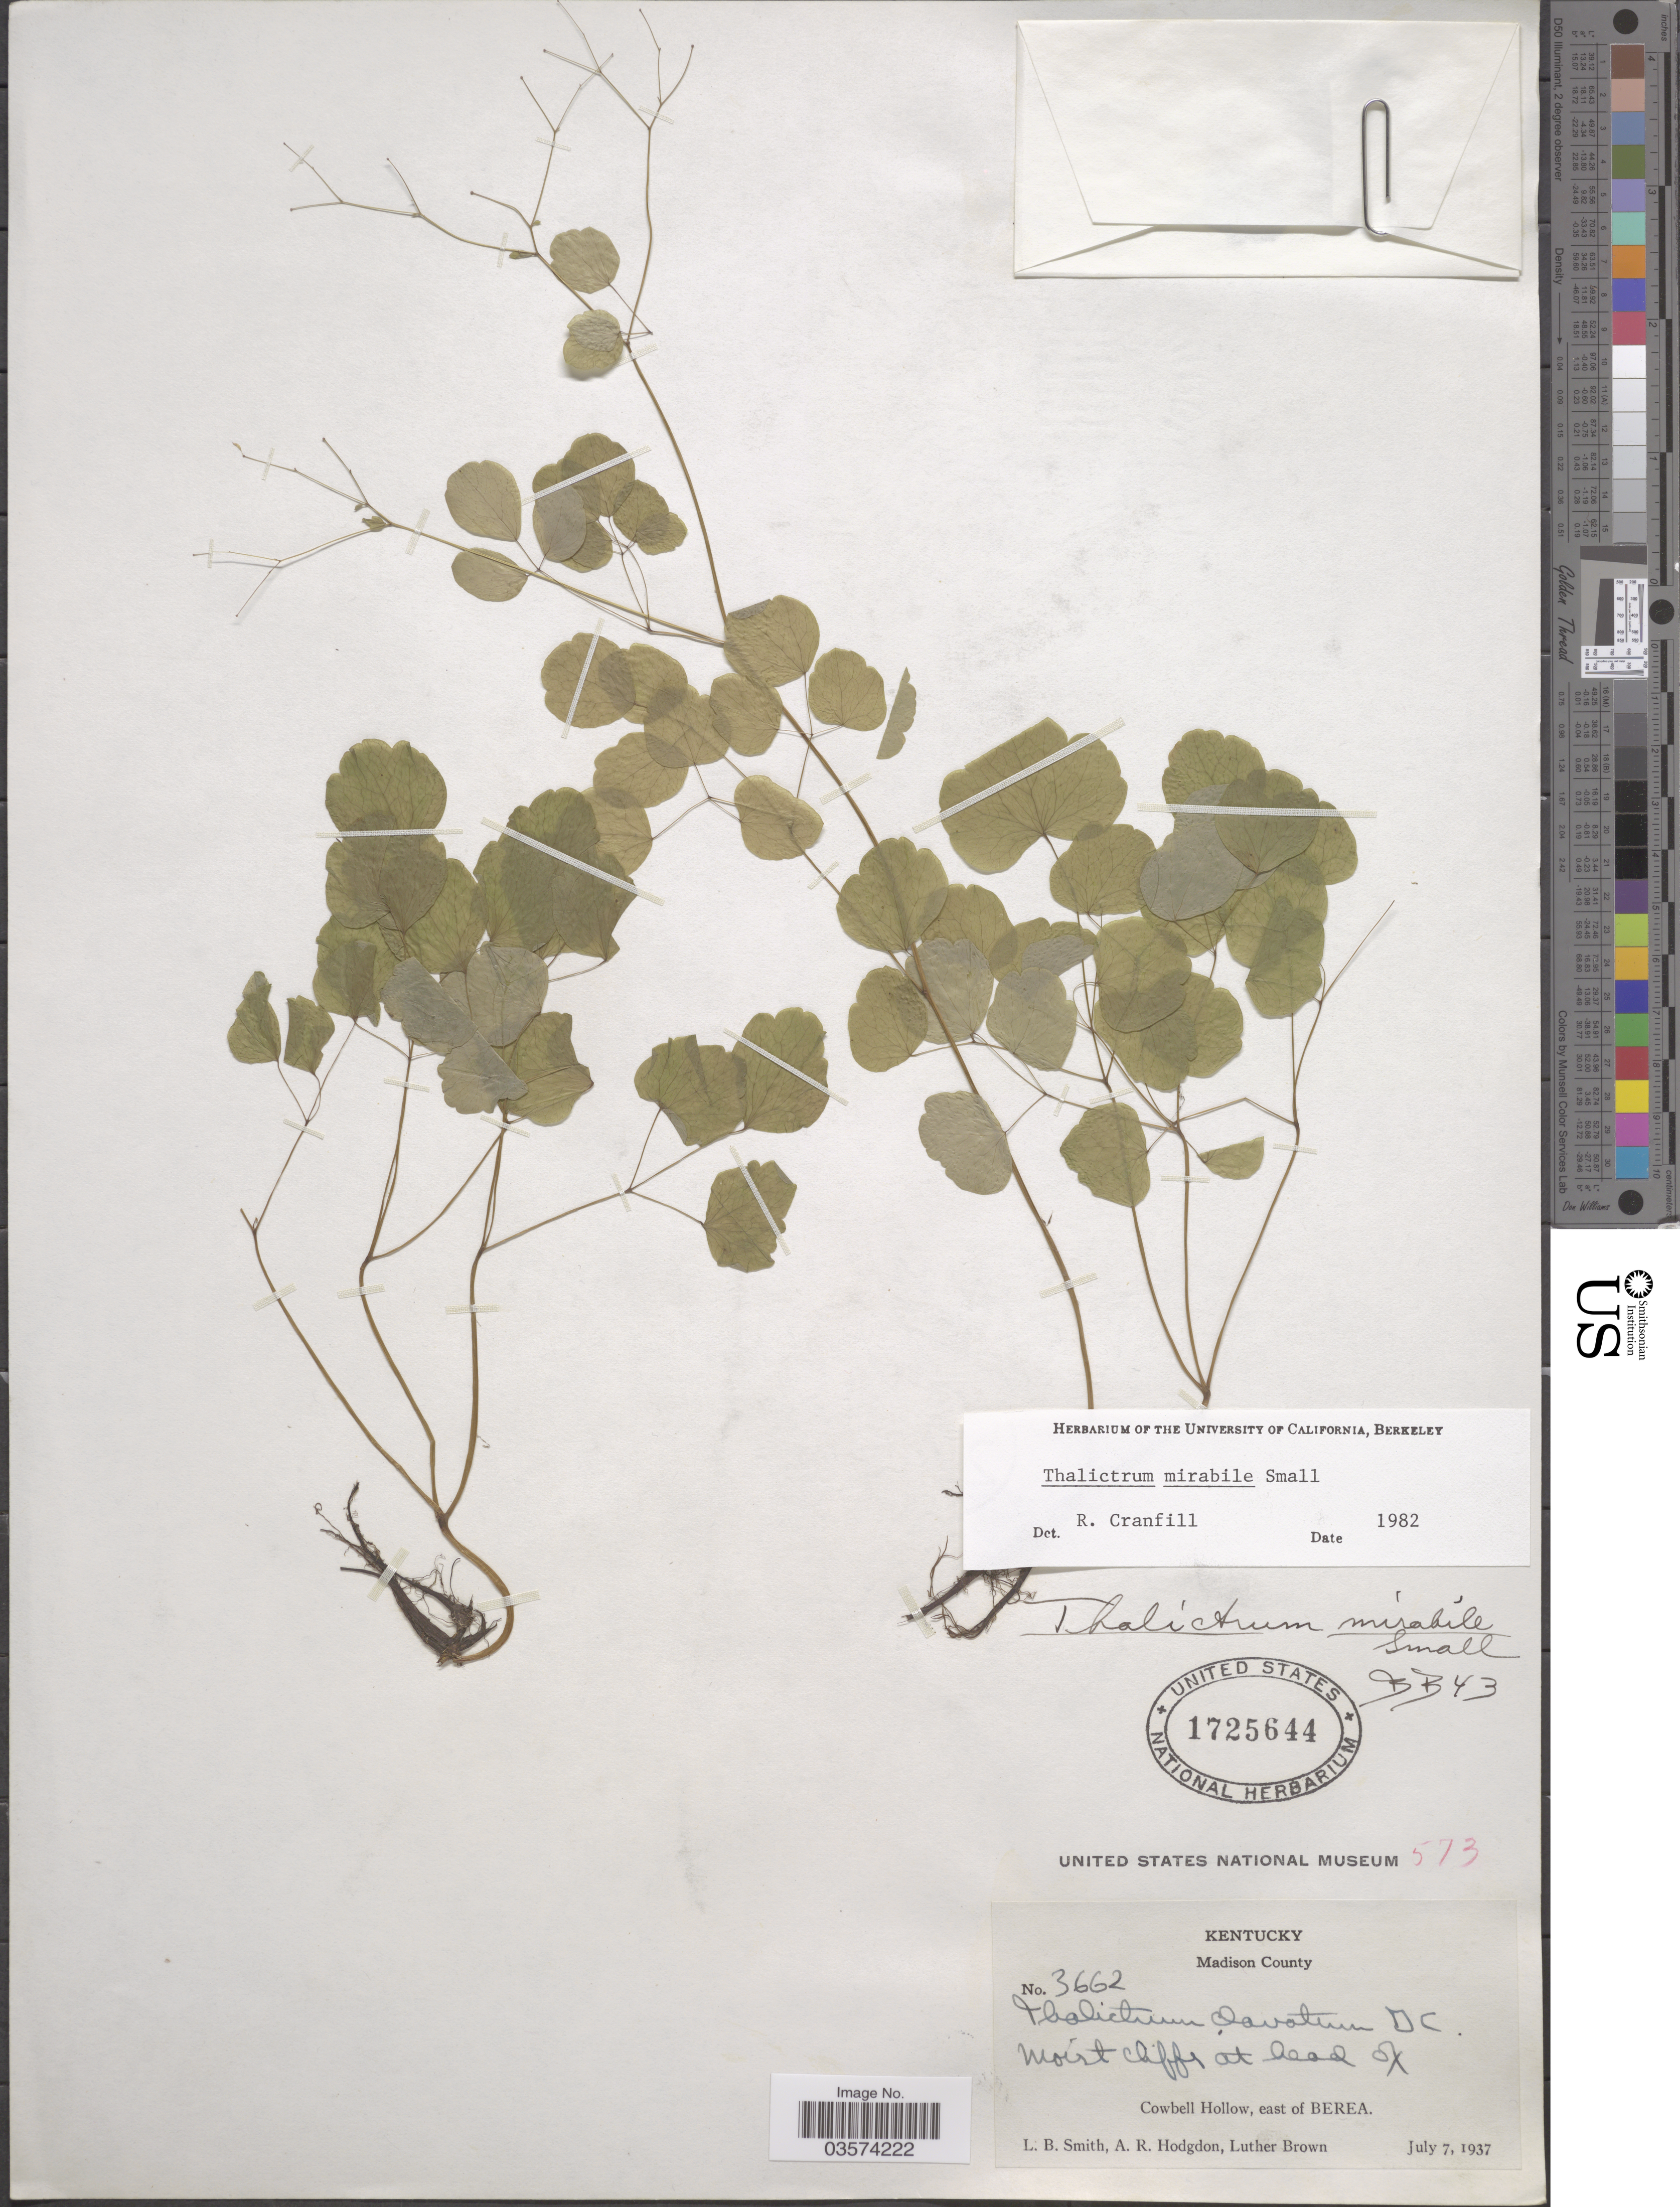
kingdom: Plantae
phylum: Tracheophyta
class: Magnoliopsida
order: Ranunculales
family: Ranunculaceae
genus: Thalictrum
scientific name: Thalictrum mirabile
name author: Small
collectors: L. Smith, A. R. Hodgdon & L. Brown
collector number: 3662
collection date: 1937-07-07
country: United States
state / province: Kentucky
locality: Madison County. Moist cliffs at head of Cowbell Hollow, east of Berea.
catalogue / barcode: US 1725644